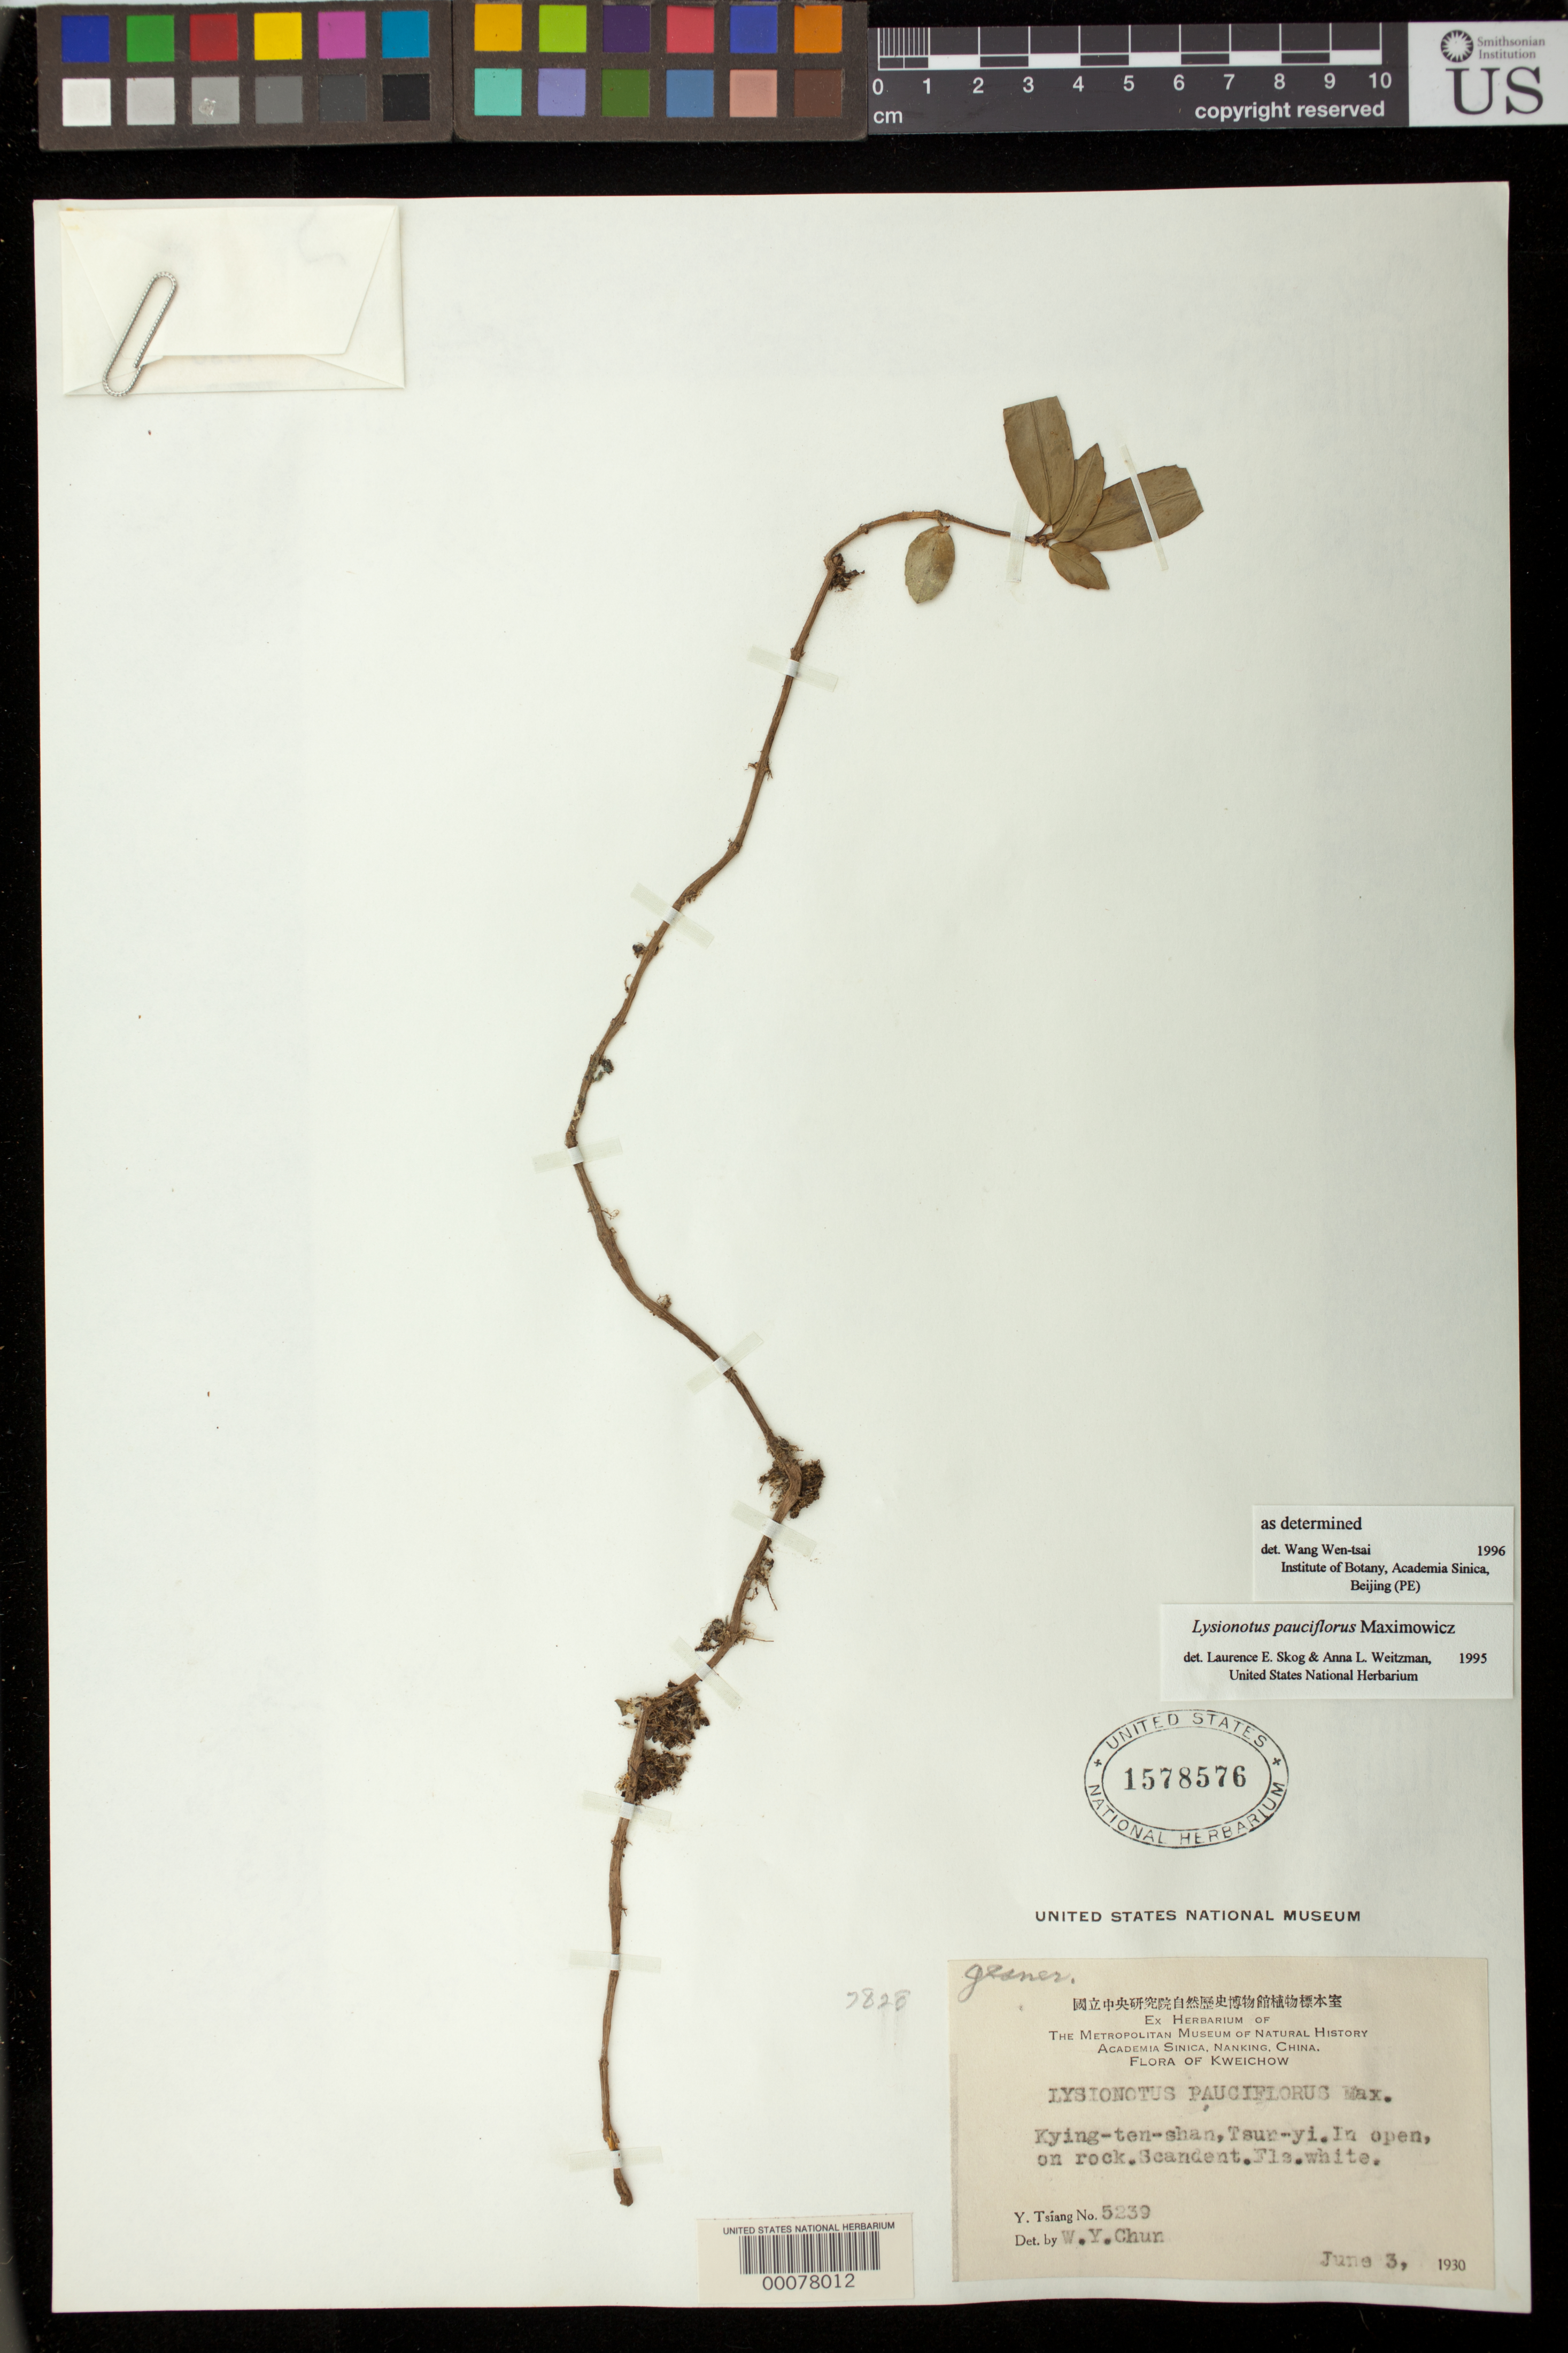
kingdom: Plantae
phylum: Tracheophyta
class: Magnoliopsida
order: Lamiales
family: Gesneriaceae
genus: Lysionotus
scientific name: Lysionotus pauciflorus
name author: Maxim.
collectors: Y. Tsiang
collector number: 5239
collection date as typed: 03 Jun 1930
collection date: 1930-06-03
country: China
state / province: Guizhou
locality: Kying-ten-shan, tsun-yi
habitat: In open, on rock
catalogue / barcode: US 1578576